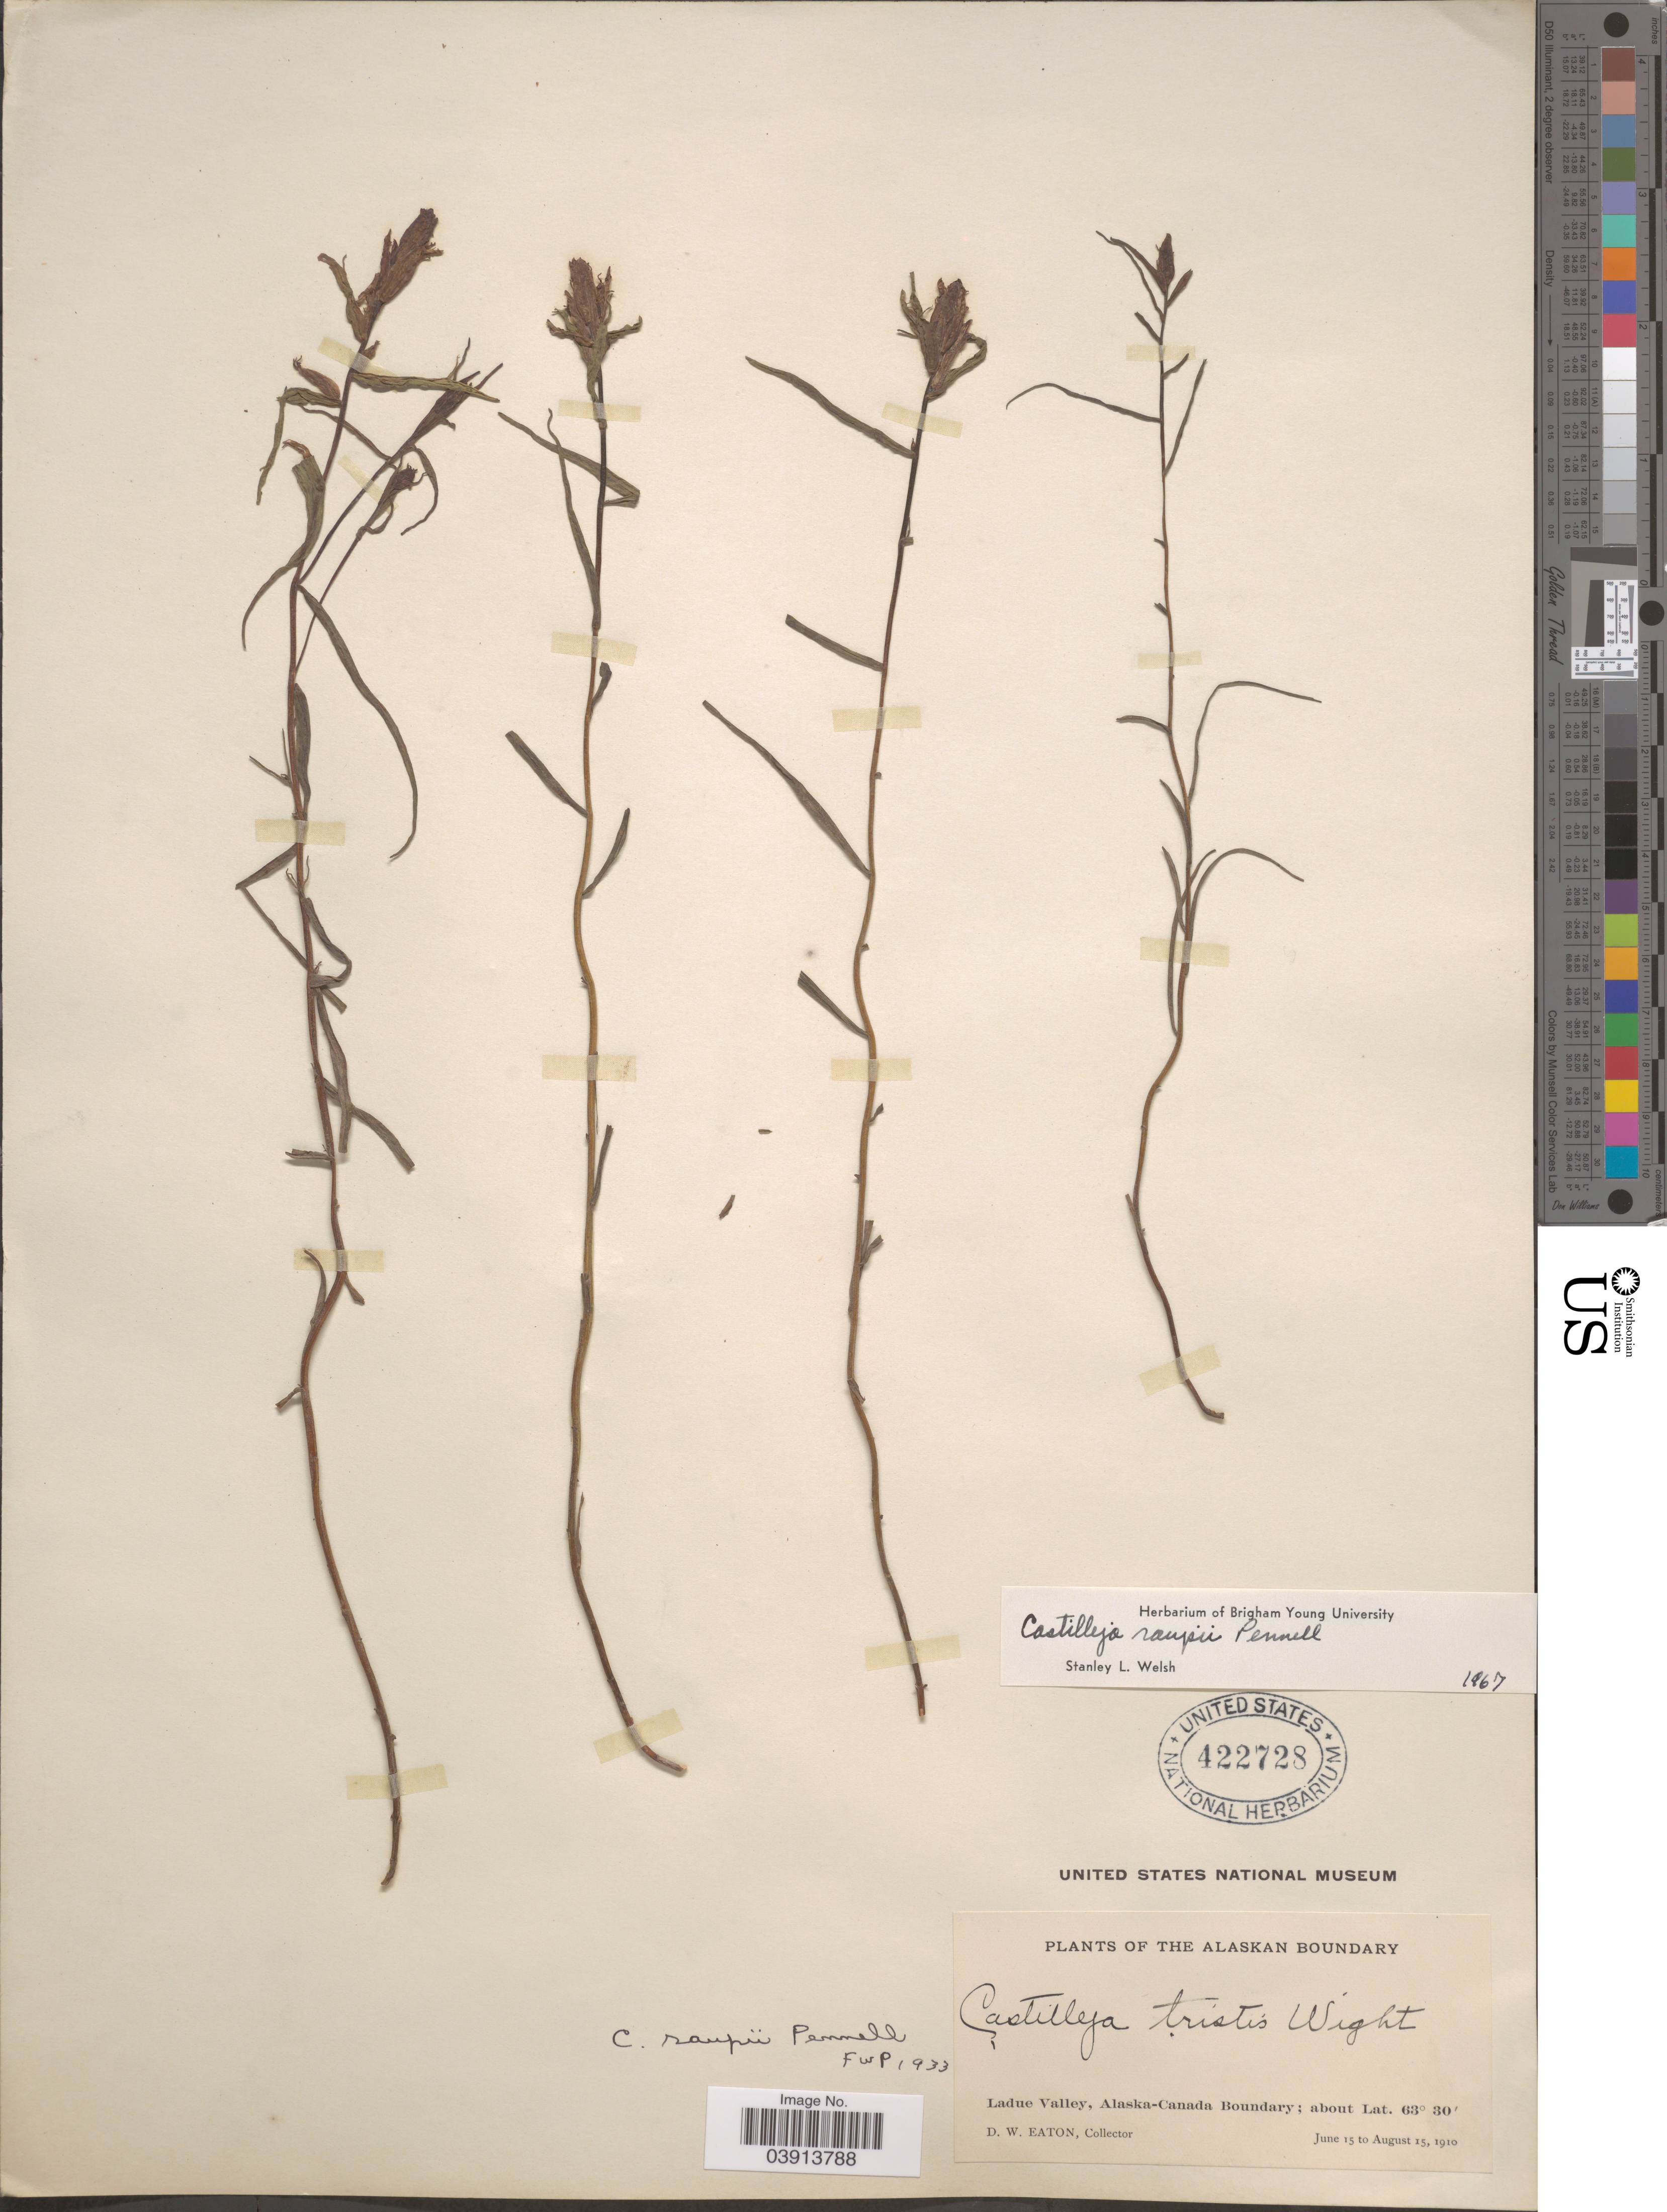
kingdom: Plantae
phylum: Tracheophyta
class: Magnoliopsida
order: Lamiales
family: Orobanchaceae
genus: Castilleja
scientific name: Castilleja raupii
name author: Pennell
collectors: D. Eaton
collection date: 1910-06-15/1910-08-15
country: United States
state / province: Alaska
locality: The Alaskan Boundary. Ladue Valley, Alaska-Canada Boundary.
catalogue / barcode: US 422728